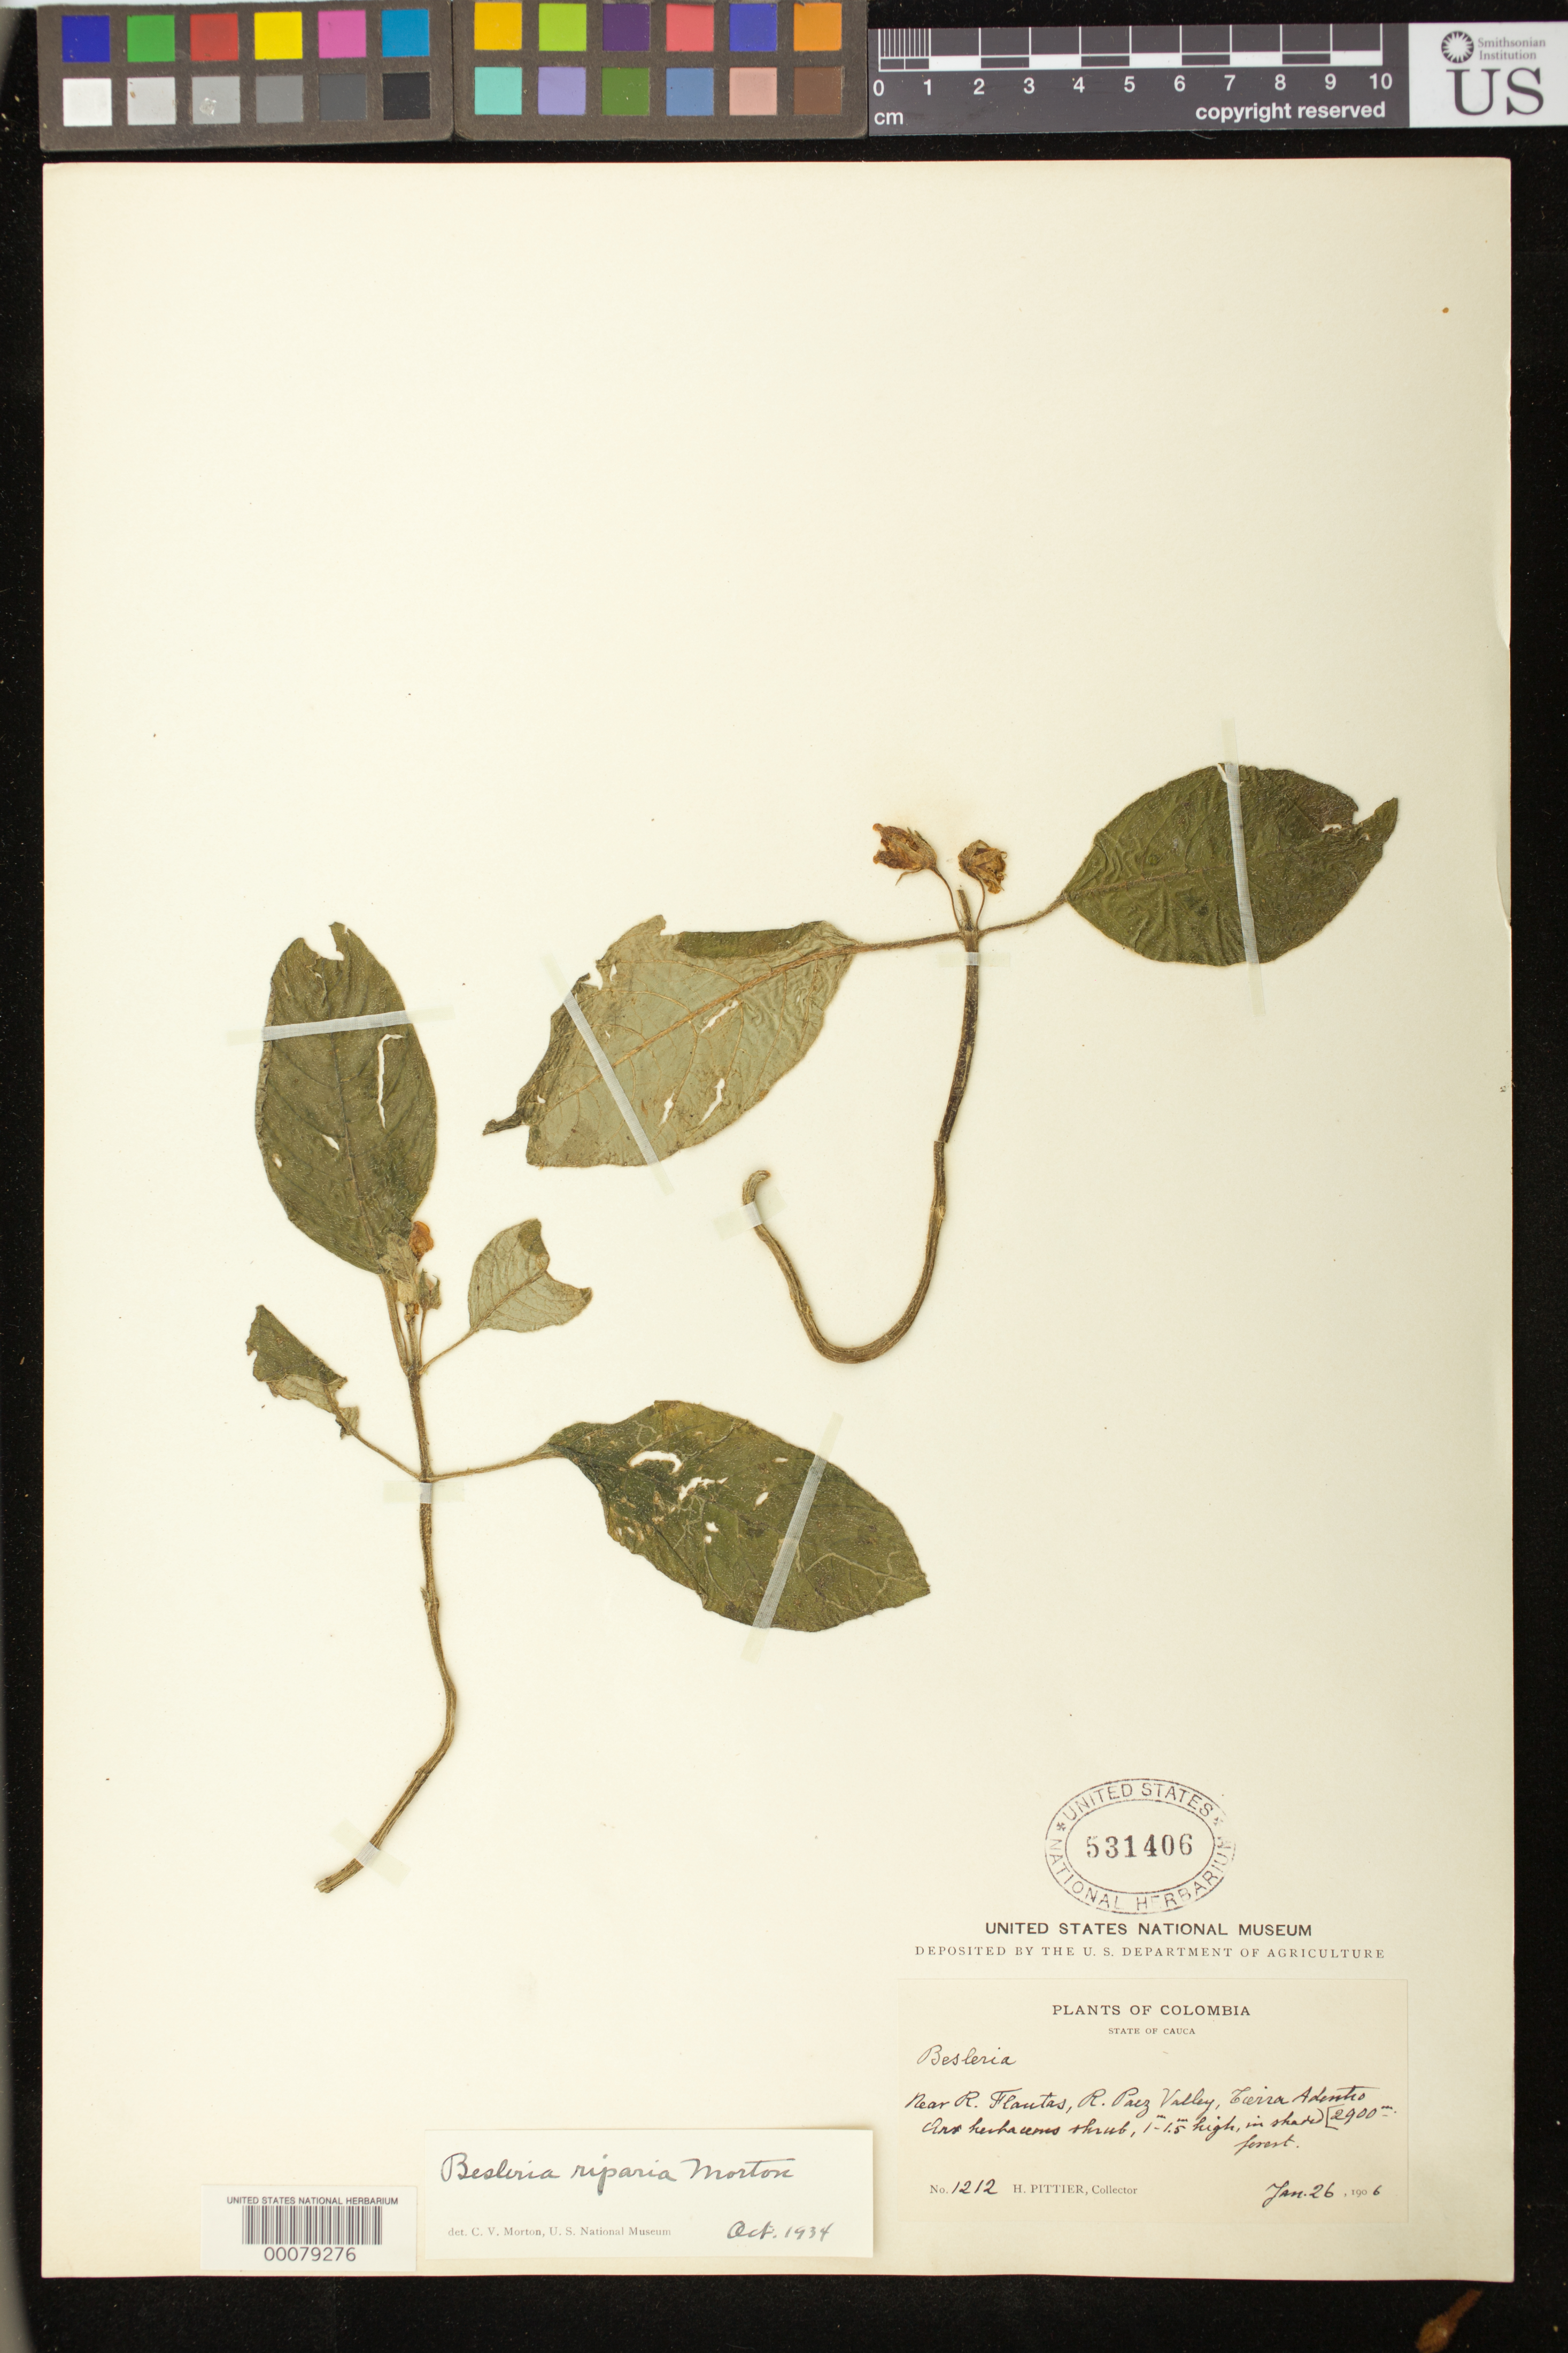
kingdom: Plantae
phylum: Tracheophyta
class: Magnoliopsida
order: Lamiales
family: Gesneriaceae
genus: Besleria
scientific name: Besleria riparia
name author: C.V. Morton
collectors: H. F. Pittier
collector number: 1212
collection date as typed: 26 Jan 1906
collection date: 1906-01-26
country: Colombia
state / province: Cauca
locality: Near Rio Flautas, Rio Paez Valley, Tierra Adentro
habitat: In shaded forest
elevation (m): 2900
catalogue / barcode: US 531406